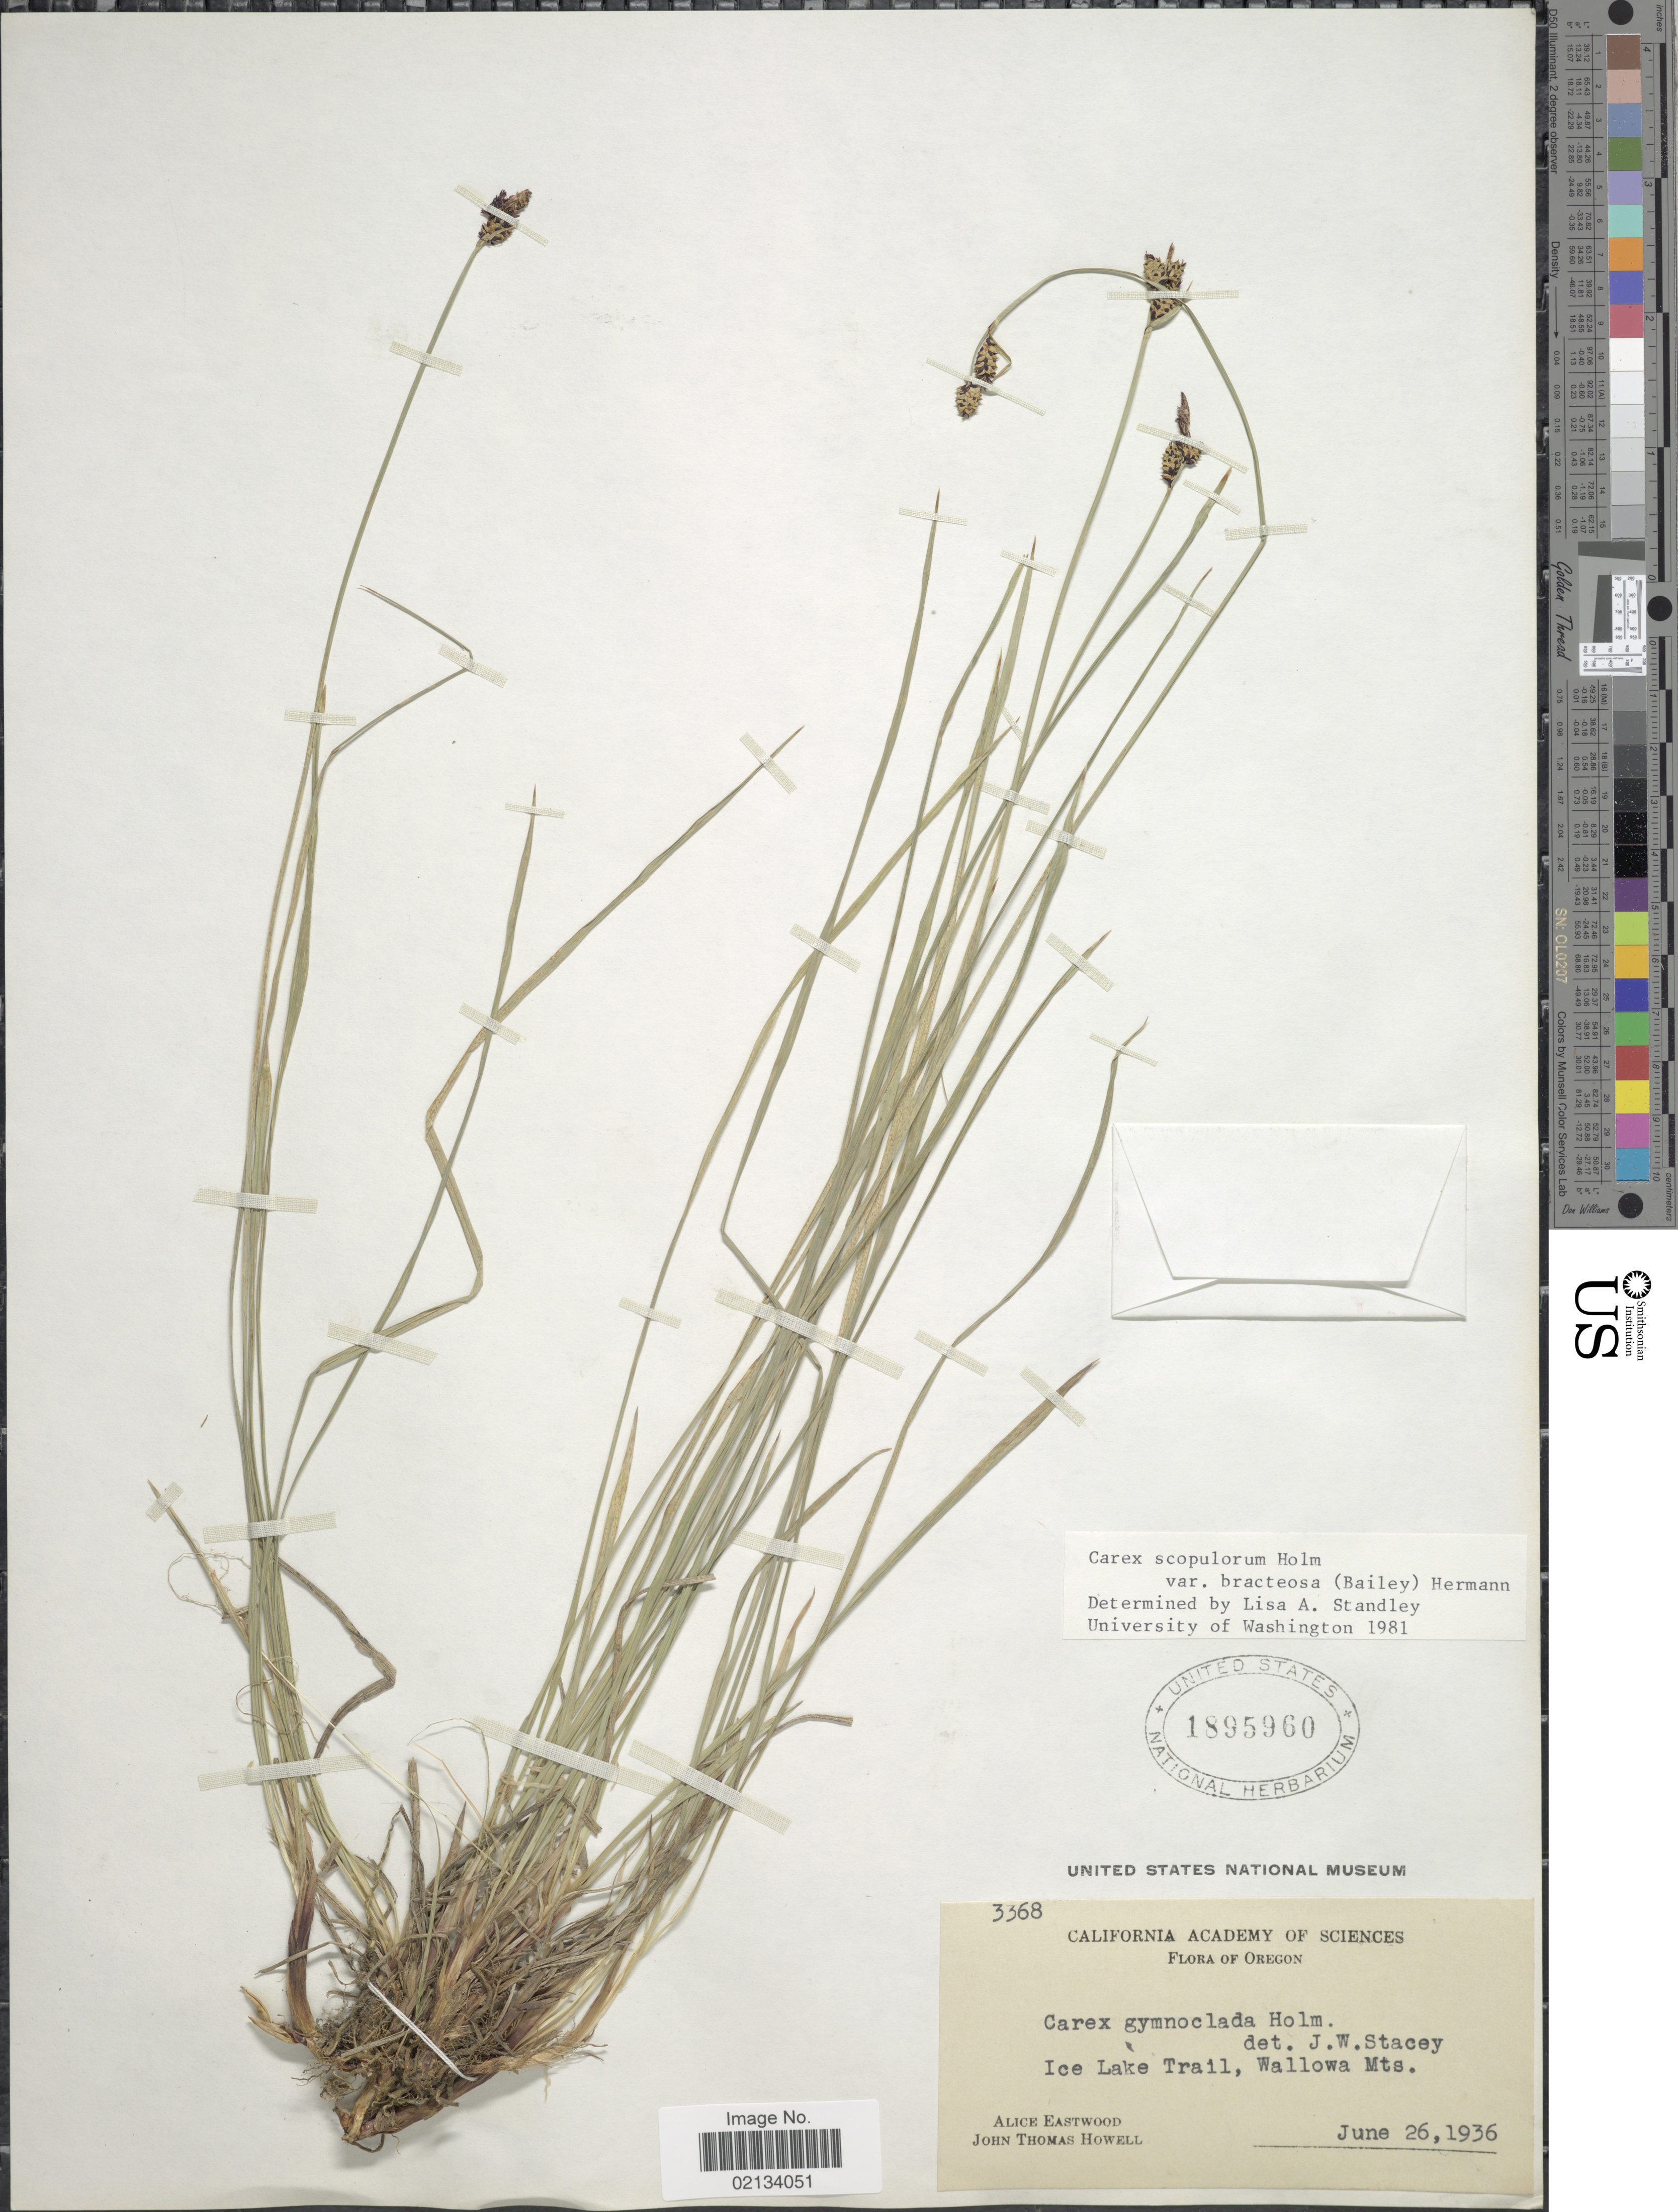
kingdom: Plantae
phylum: Tracheophyta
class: Liliopsida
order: Poales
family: Cyperaceae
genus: Carex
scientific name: Carex scopulorum var. bracteosa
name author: (L.H. Bailey) F.J. Herm.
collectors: A. Eastwood & J. T. Howell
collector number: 3368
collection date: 1936-06-26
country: United States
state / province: Oregon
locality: Ice Lake Trail, Wallowa Mts.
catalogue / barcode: US 1895960